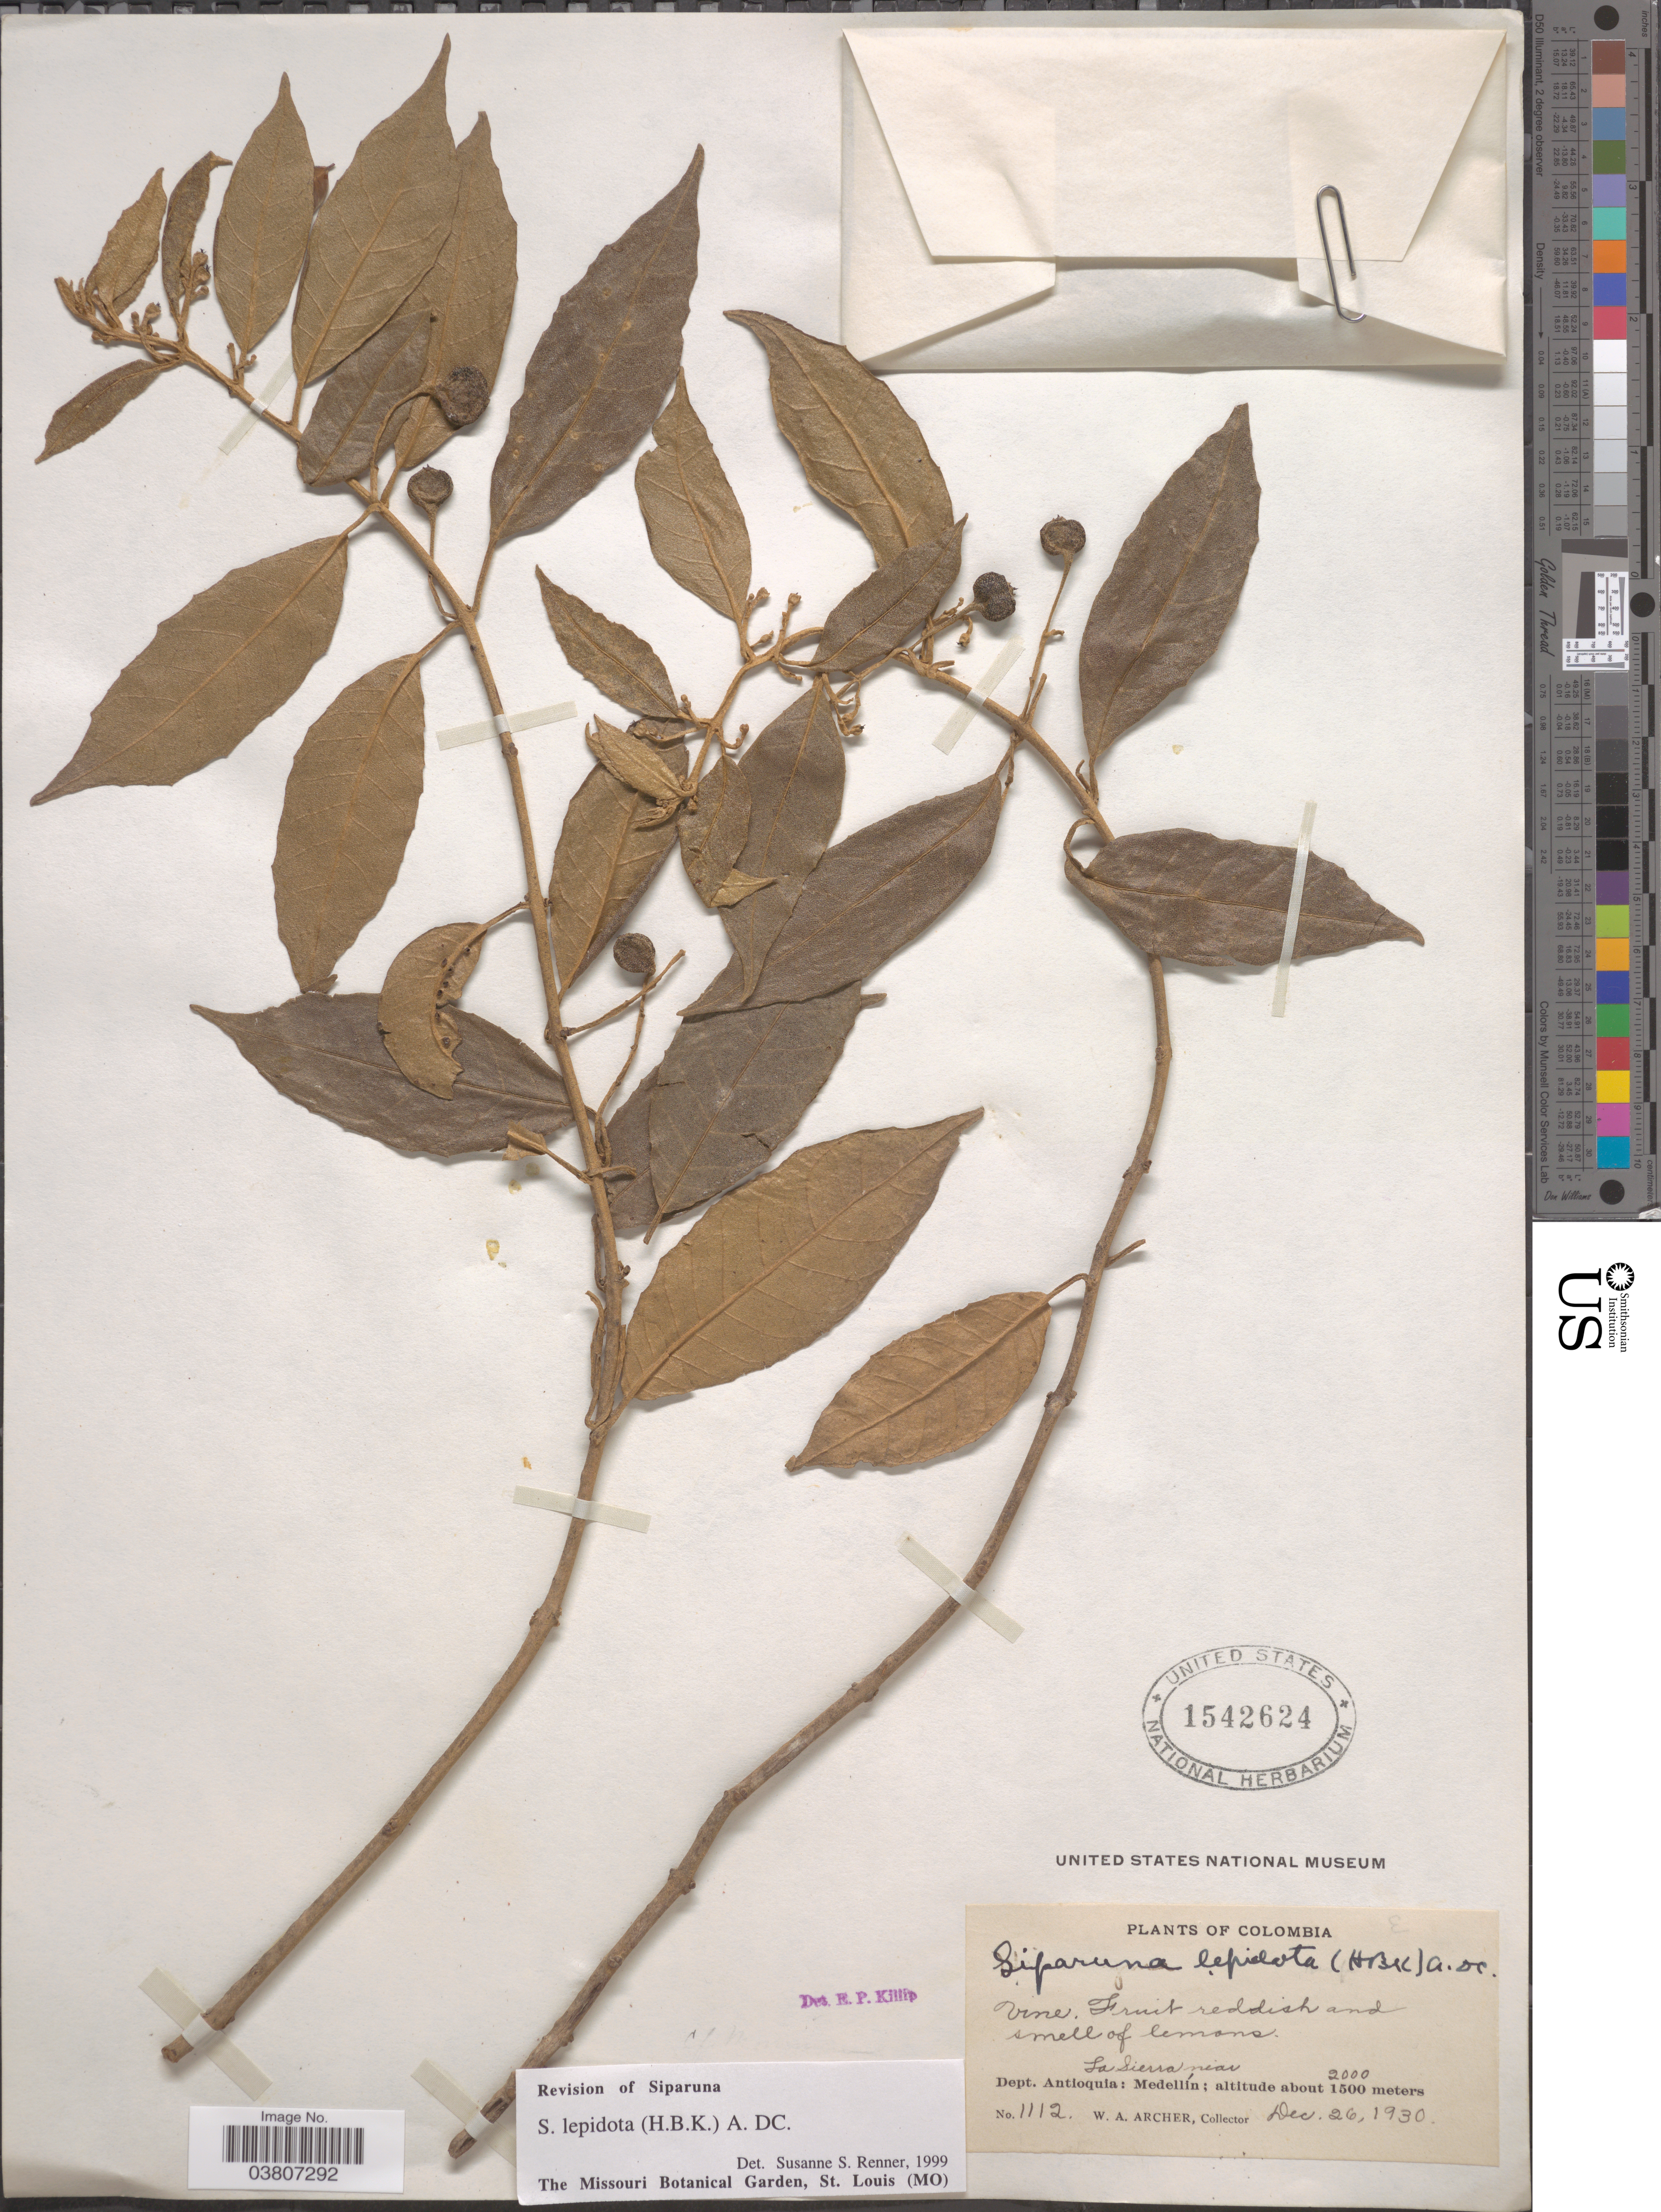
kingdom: Plantae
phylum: Tracheophyta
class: Magnoliopsida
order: Laurales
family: Siparunaceae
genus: Siparuna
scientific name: Siparuna lepidota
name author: (Kunth) A. DC.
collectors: W. Archer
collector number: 1112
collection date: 1930-12-26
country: Colombia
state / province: Antioquia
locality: Dept. Antioquia: La Sierra near Medellín.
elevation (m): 1500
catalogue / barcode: US 1542624